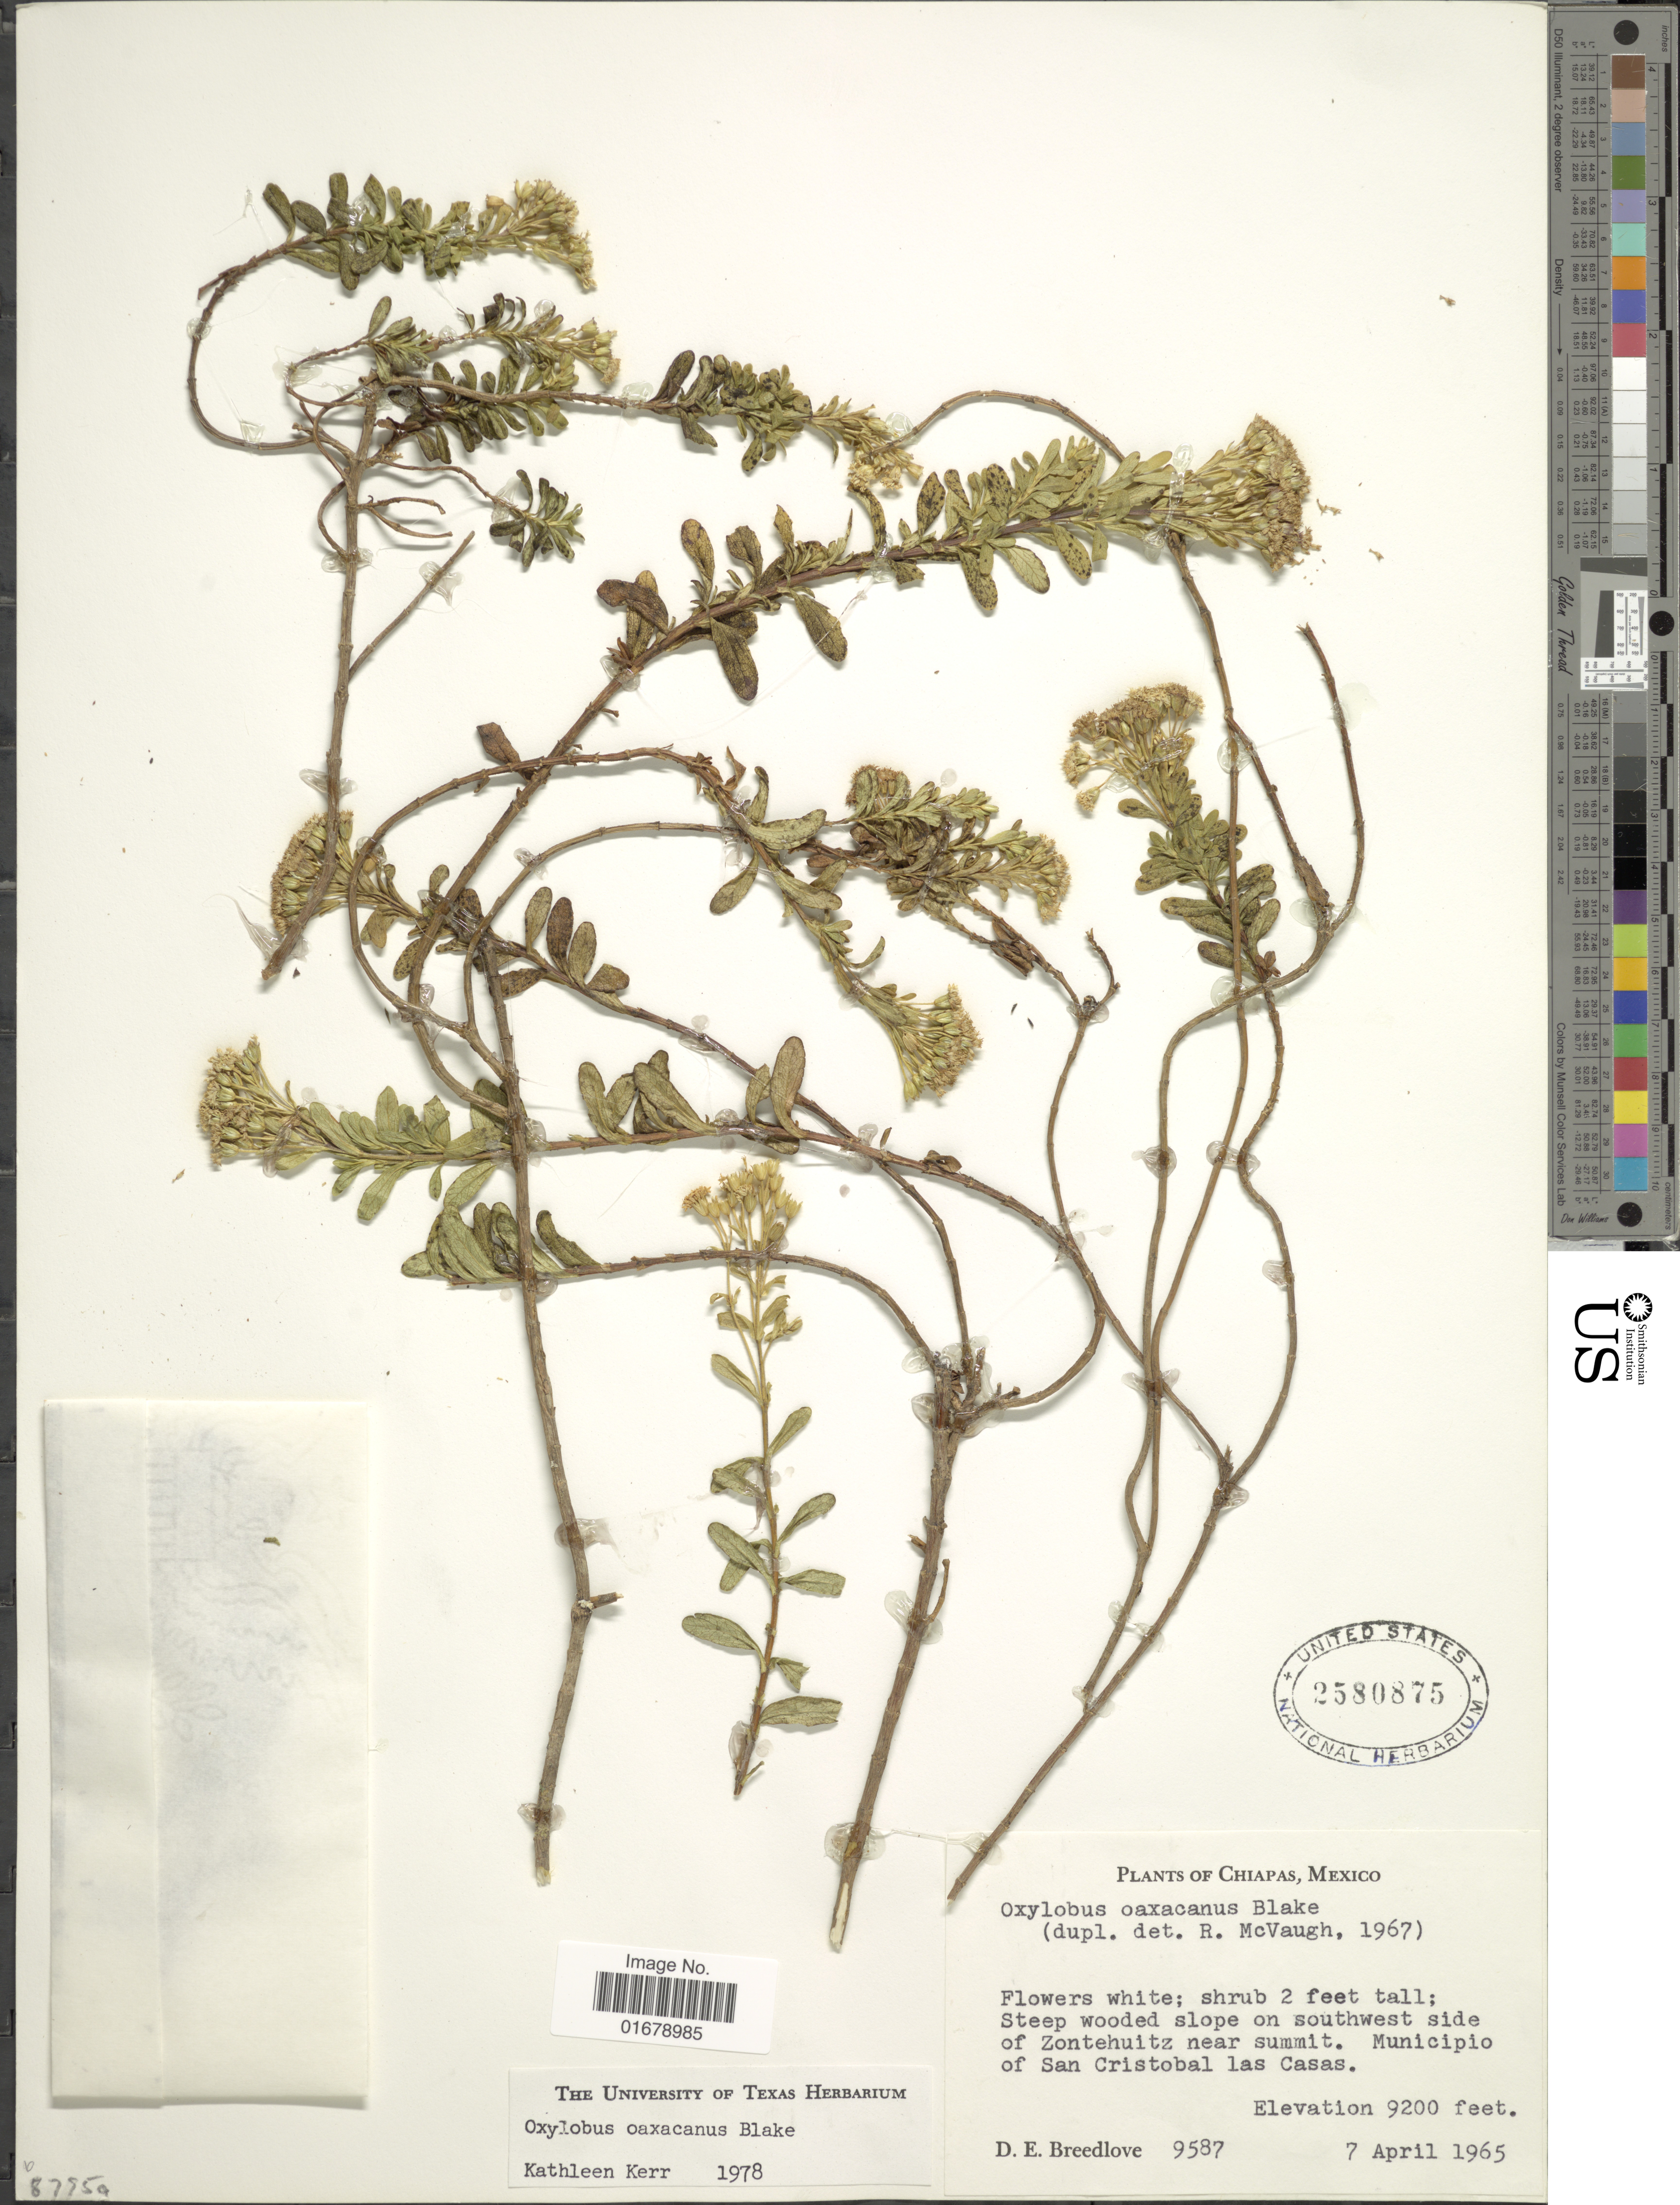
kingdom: Plantae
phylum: Tracheophyta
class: Magnoliopsida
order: Asterales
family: Asteraceae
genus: Oxylobus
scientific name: Oxylobus oaxacanus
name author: S.F. Blake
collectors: D. E. Breedlove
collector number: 9587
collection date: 1965-04-07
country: Mexico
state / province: Chiapas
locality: Chiapas, Mexico. Steep wooded slope on soutwest side of Zontehuitz near summit. Municipio of San Cristobal las Casas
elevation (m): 2804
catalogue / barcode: US 2580875